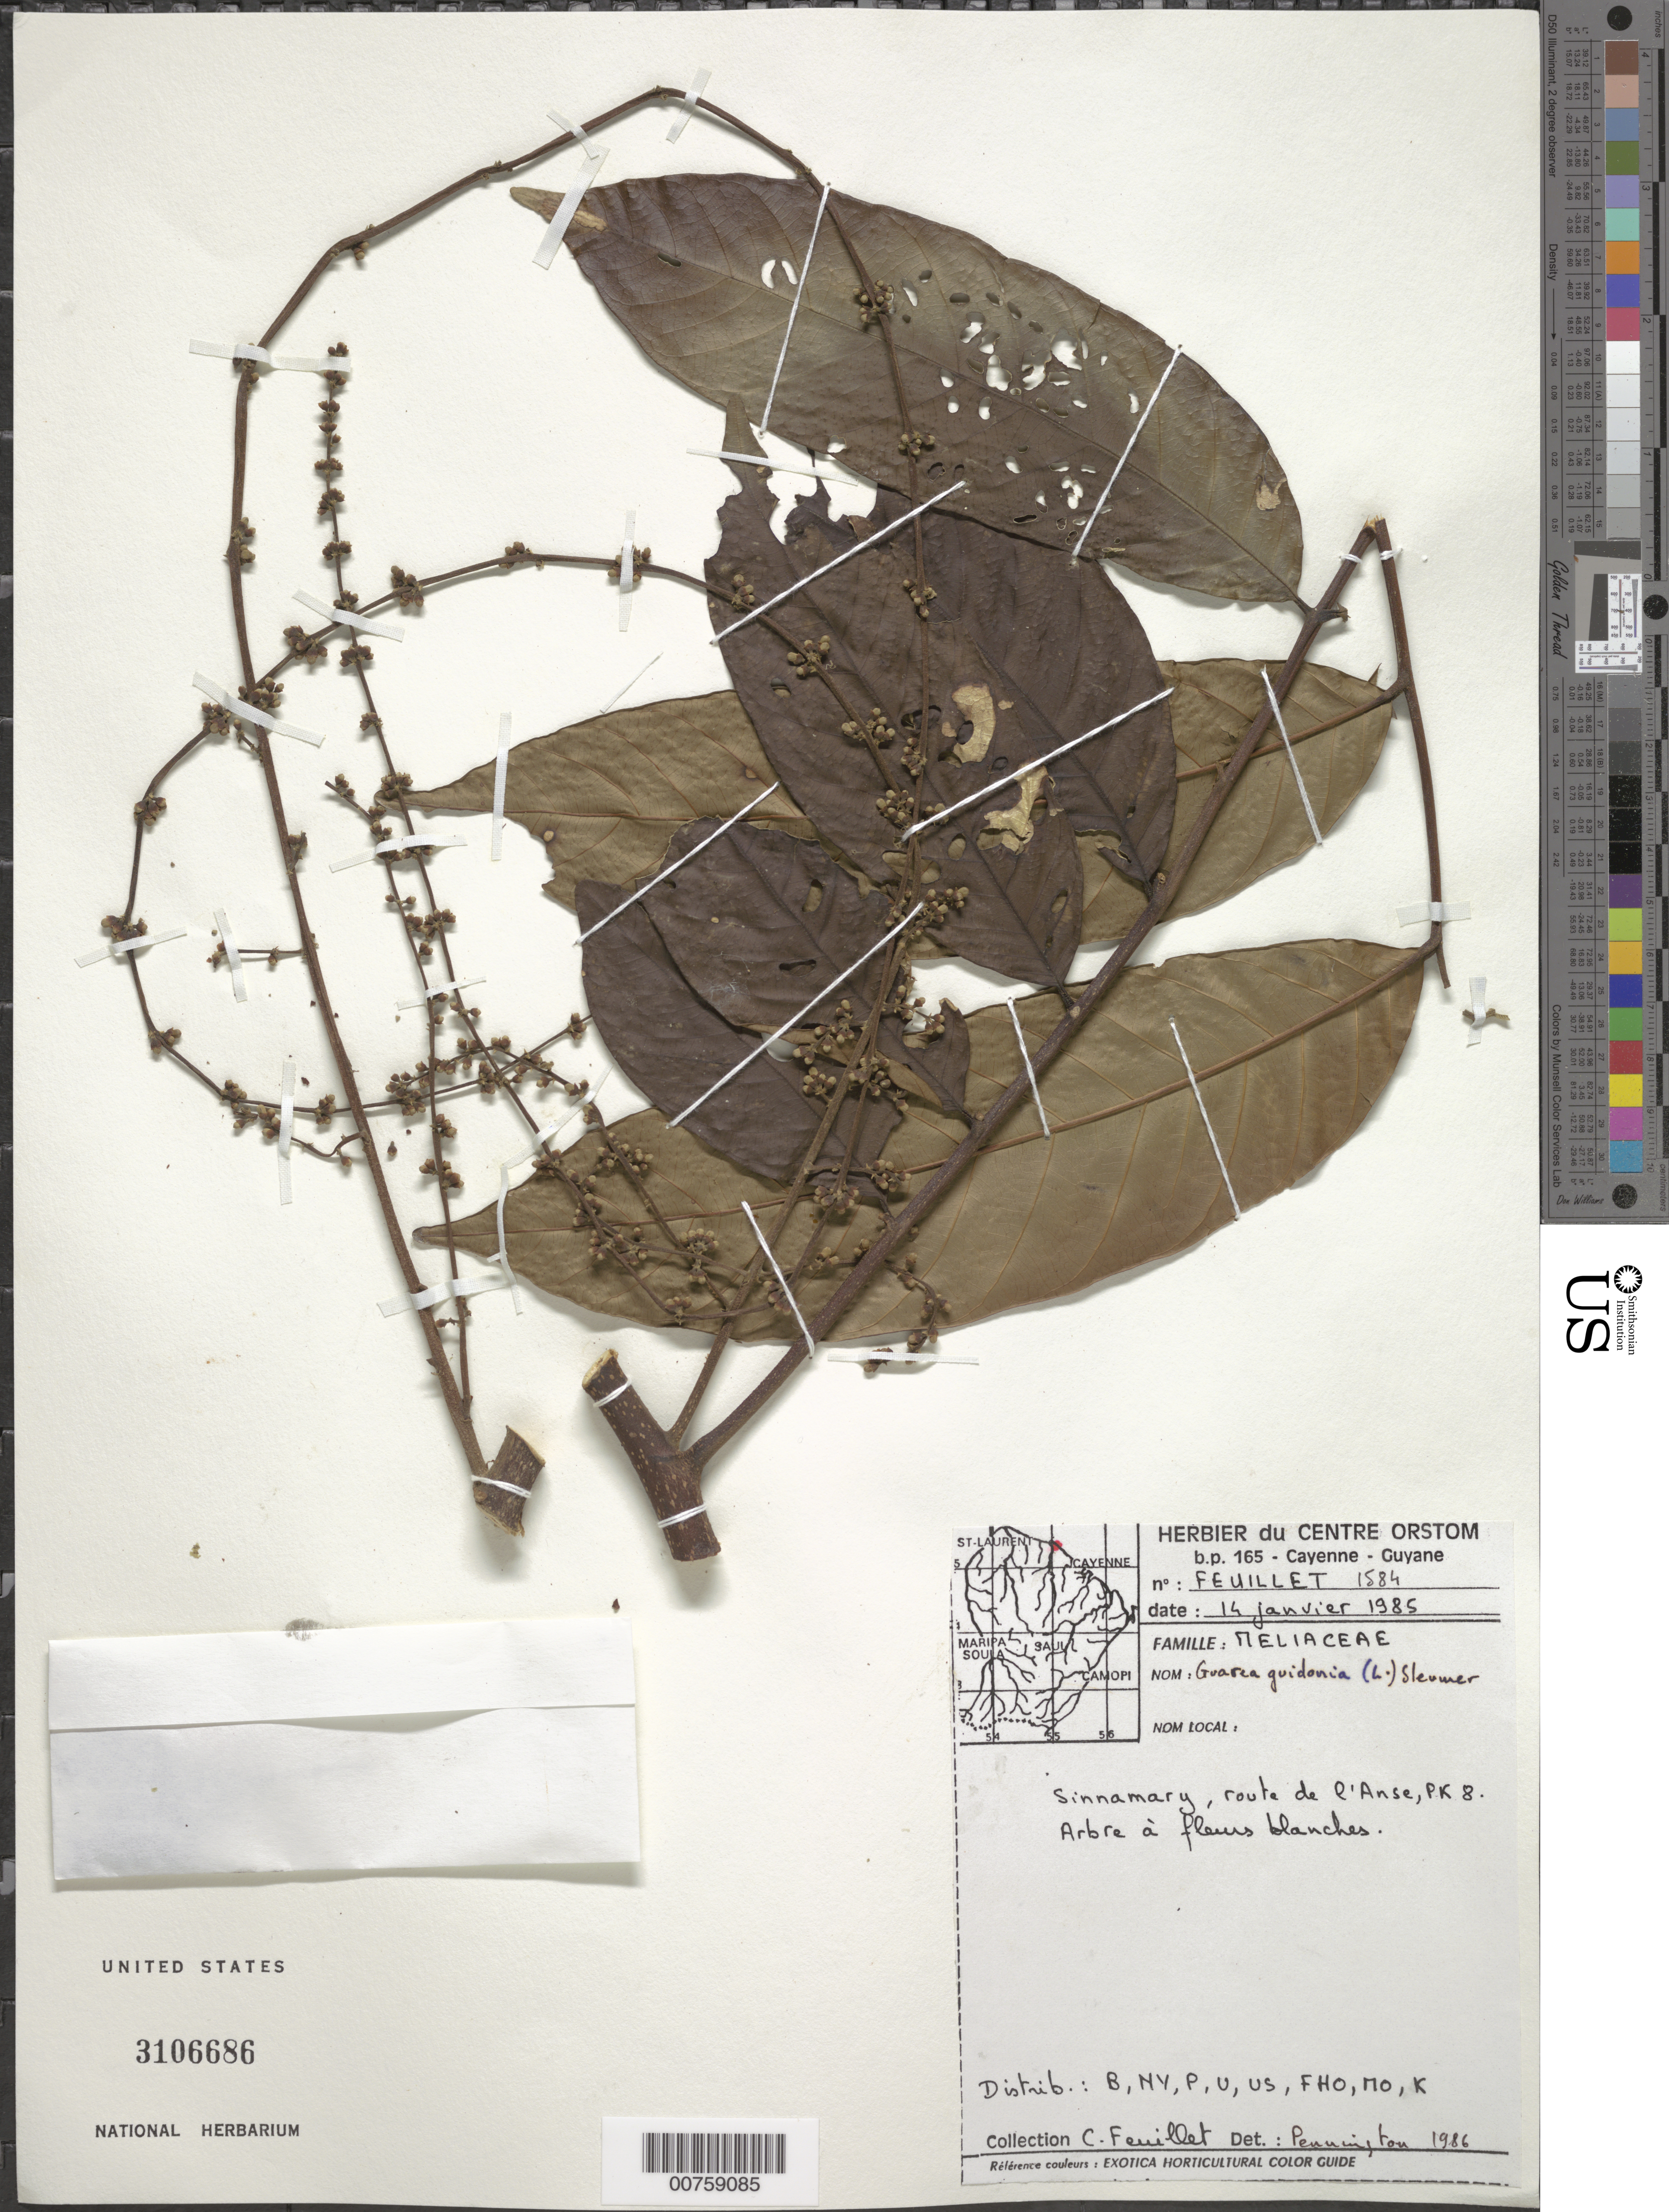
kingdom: Plantae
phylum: Tracheophyta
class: Magnoliopsida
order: Sapindales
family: Meliaceae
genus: Guarea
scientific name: Guarea guidonia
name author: (L.) Sleumer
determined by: Pennington, T. D., (K)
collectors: C. Feuillet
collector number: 1584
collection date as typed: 14-Jan-85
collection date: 1985-01-14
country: French Guiana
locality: Sinnamary, route de l'Anse, PK 8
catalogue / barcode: US 3106686